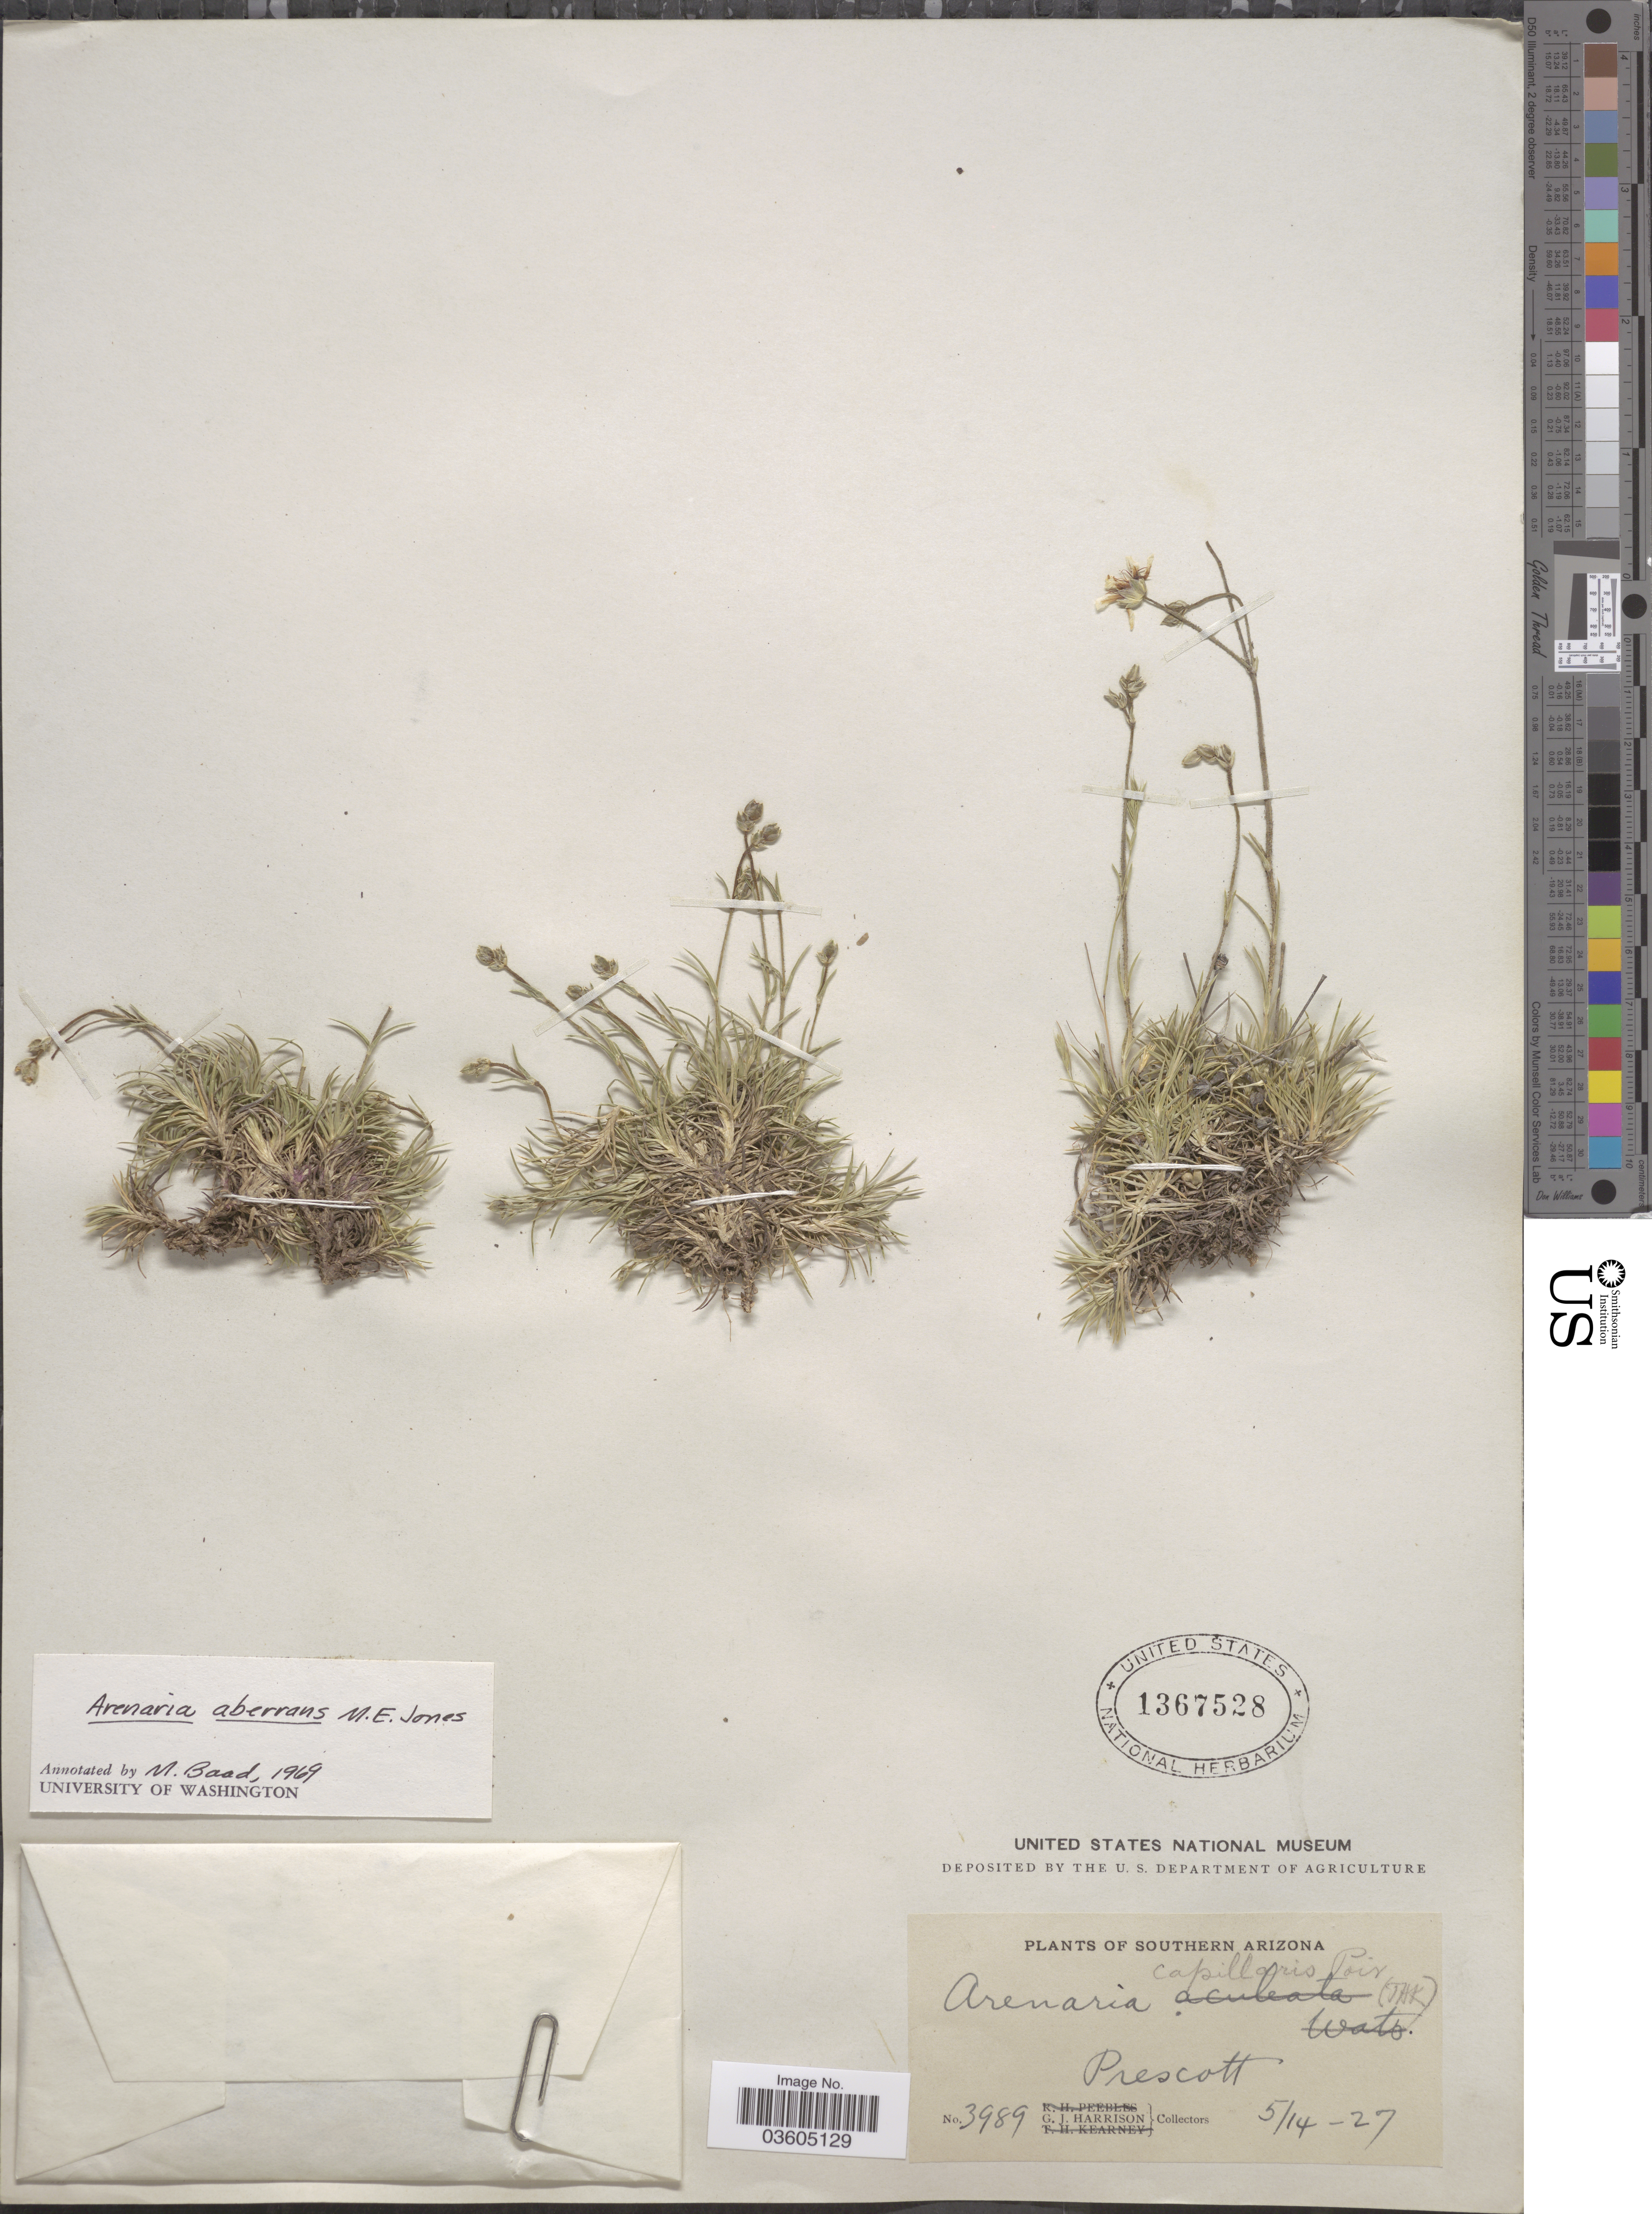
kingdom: Plantae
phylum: Tracheophyta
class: Magnoliopsida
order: Caryophyllales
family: Caryophyllaceae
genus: Eremogone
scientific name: Eremogone aberrans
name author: (M.E. Jones) Ikonn.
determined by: U.S. National Herbarium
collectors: G. J. Harrison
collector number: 3989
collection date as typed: Transcribed d/m/y: 14/5/27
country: United States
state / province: Arizona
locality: Southern Arizona. Prescott.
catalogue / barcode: US 1367528